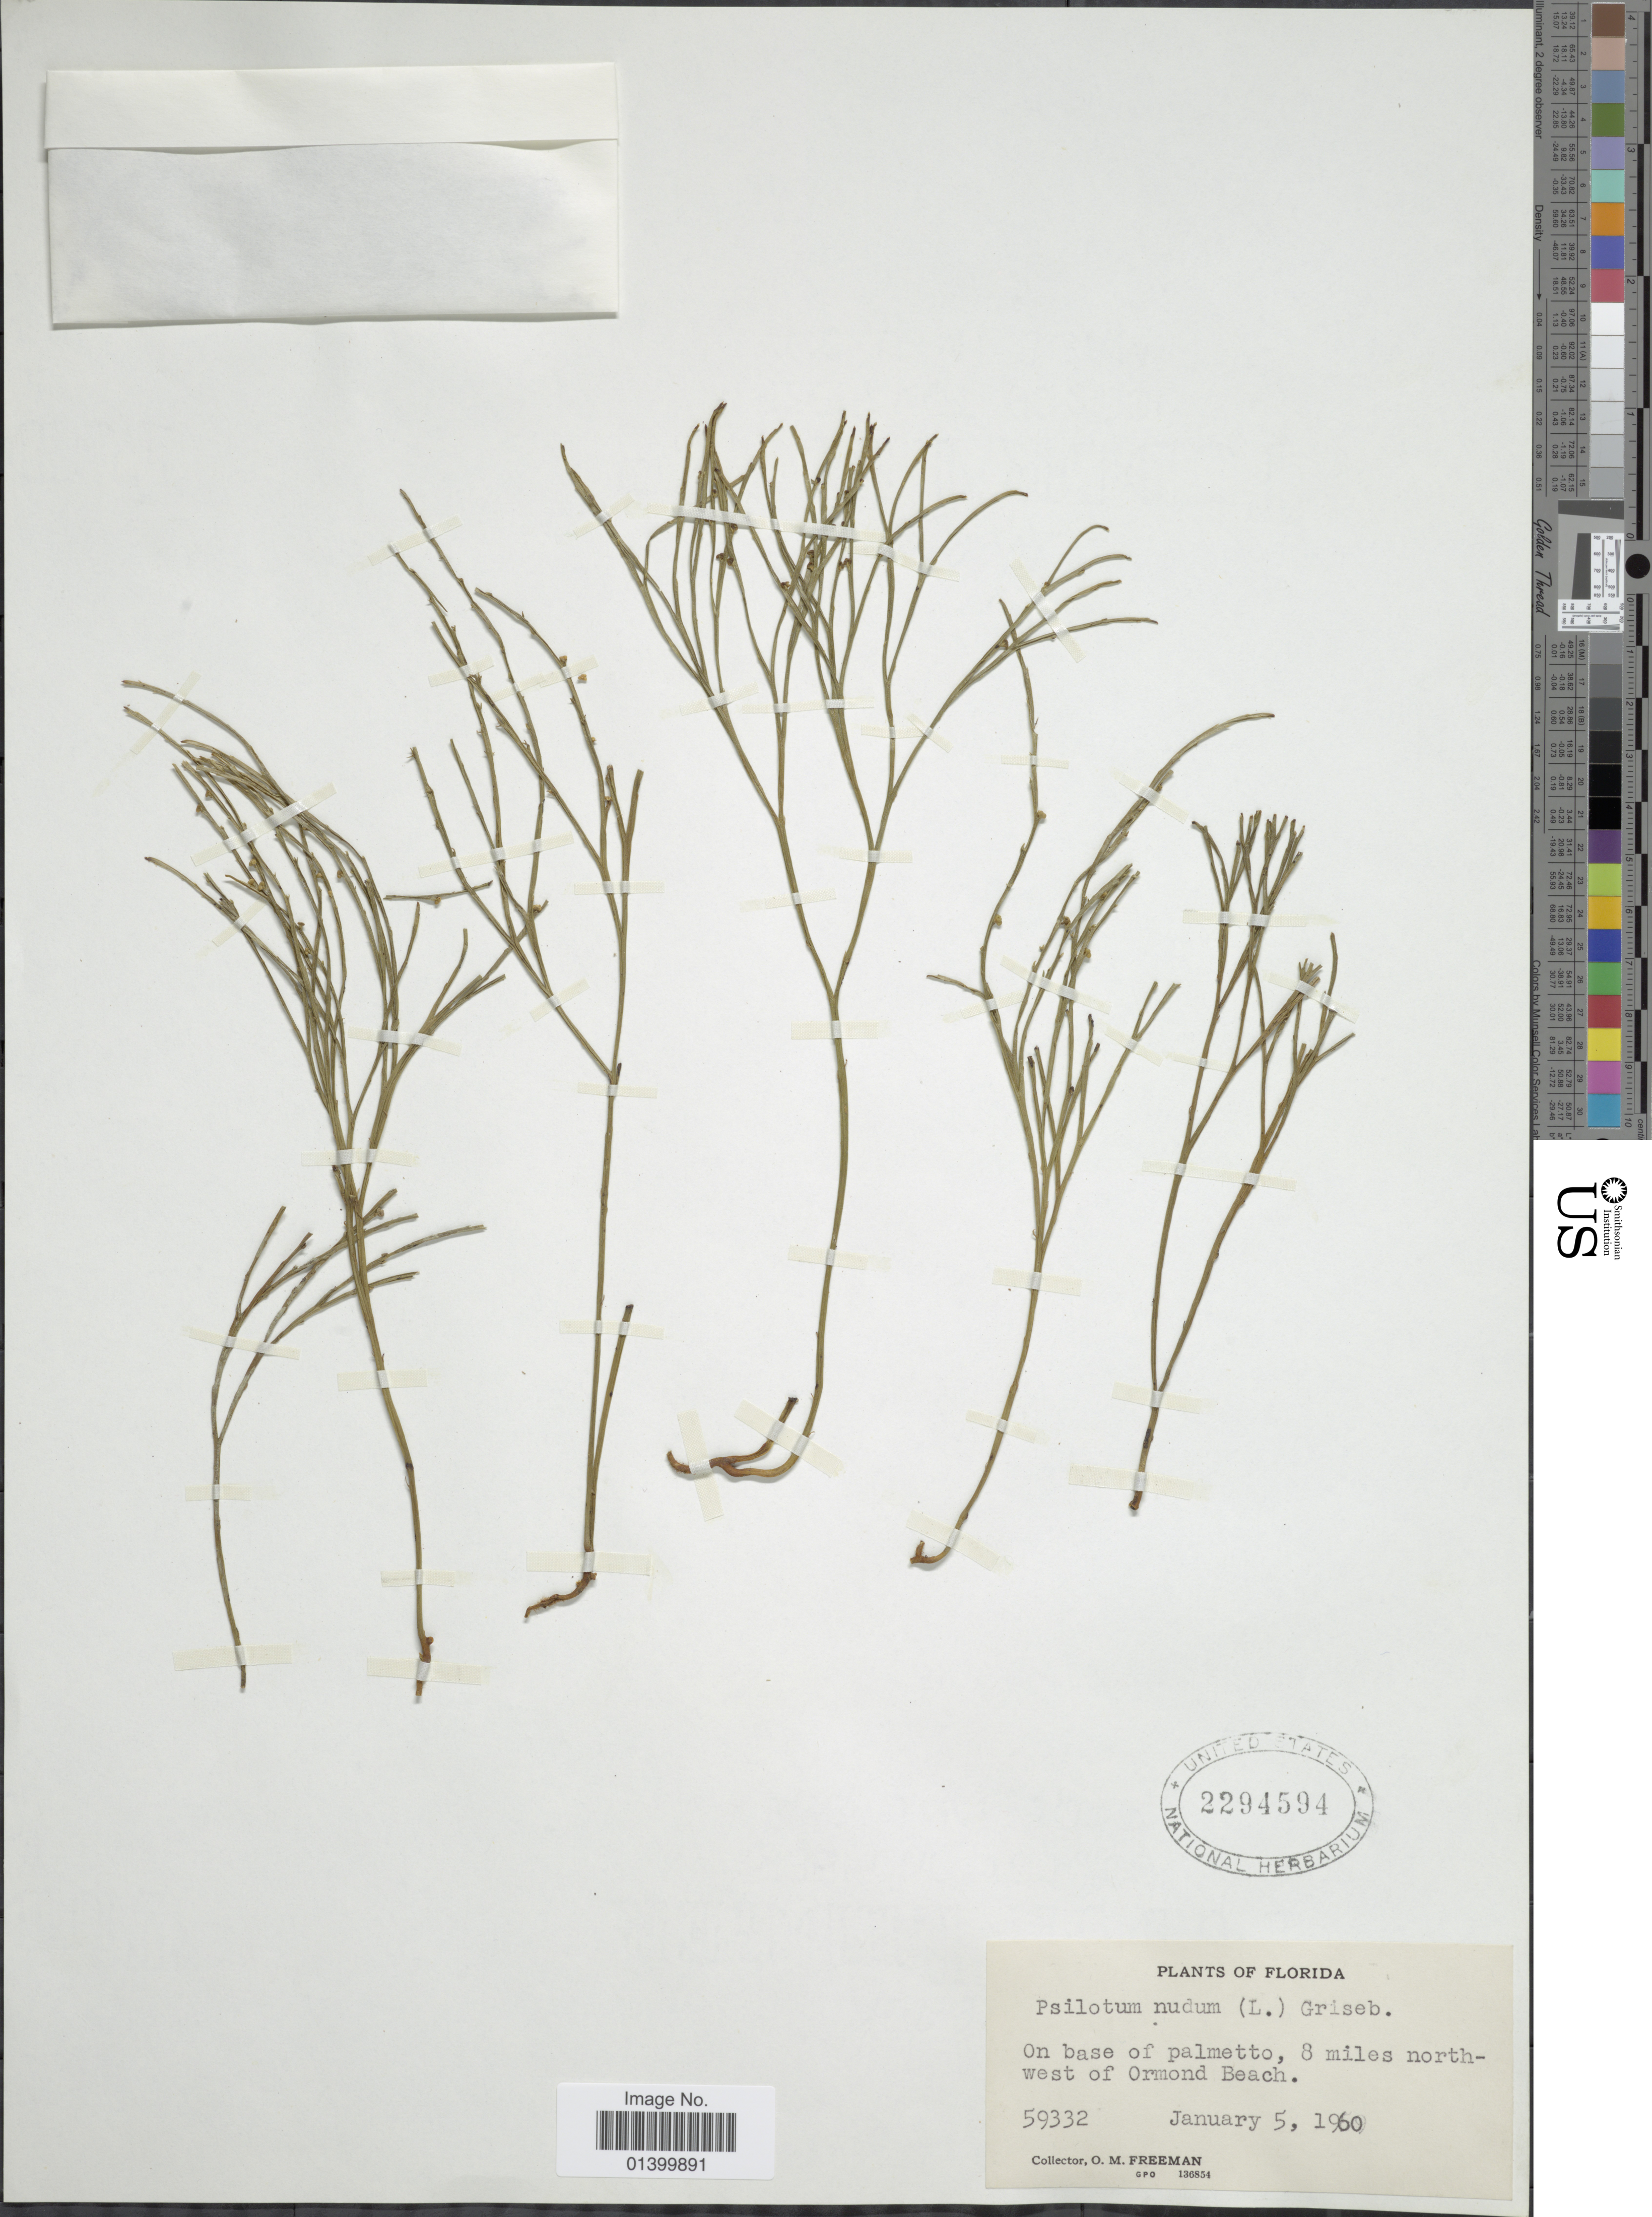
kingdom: Plantae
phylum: Tracheophyta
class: Polypodiopsida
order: Psilotales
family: Psilotaceae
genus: Psilotum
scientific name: Psilotum nudum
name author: (L.) P. Beauv.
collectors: O. Freeman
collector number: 59332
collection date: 1960-01-05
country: United States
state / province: Florida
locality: On base of palmetto, 8 miles north-west of Ormond Beach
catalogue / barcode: US 2294594